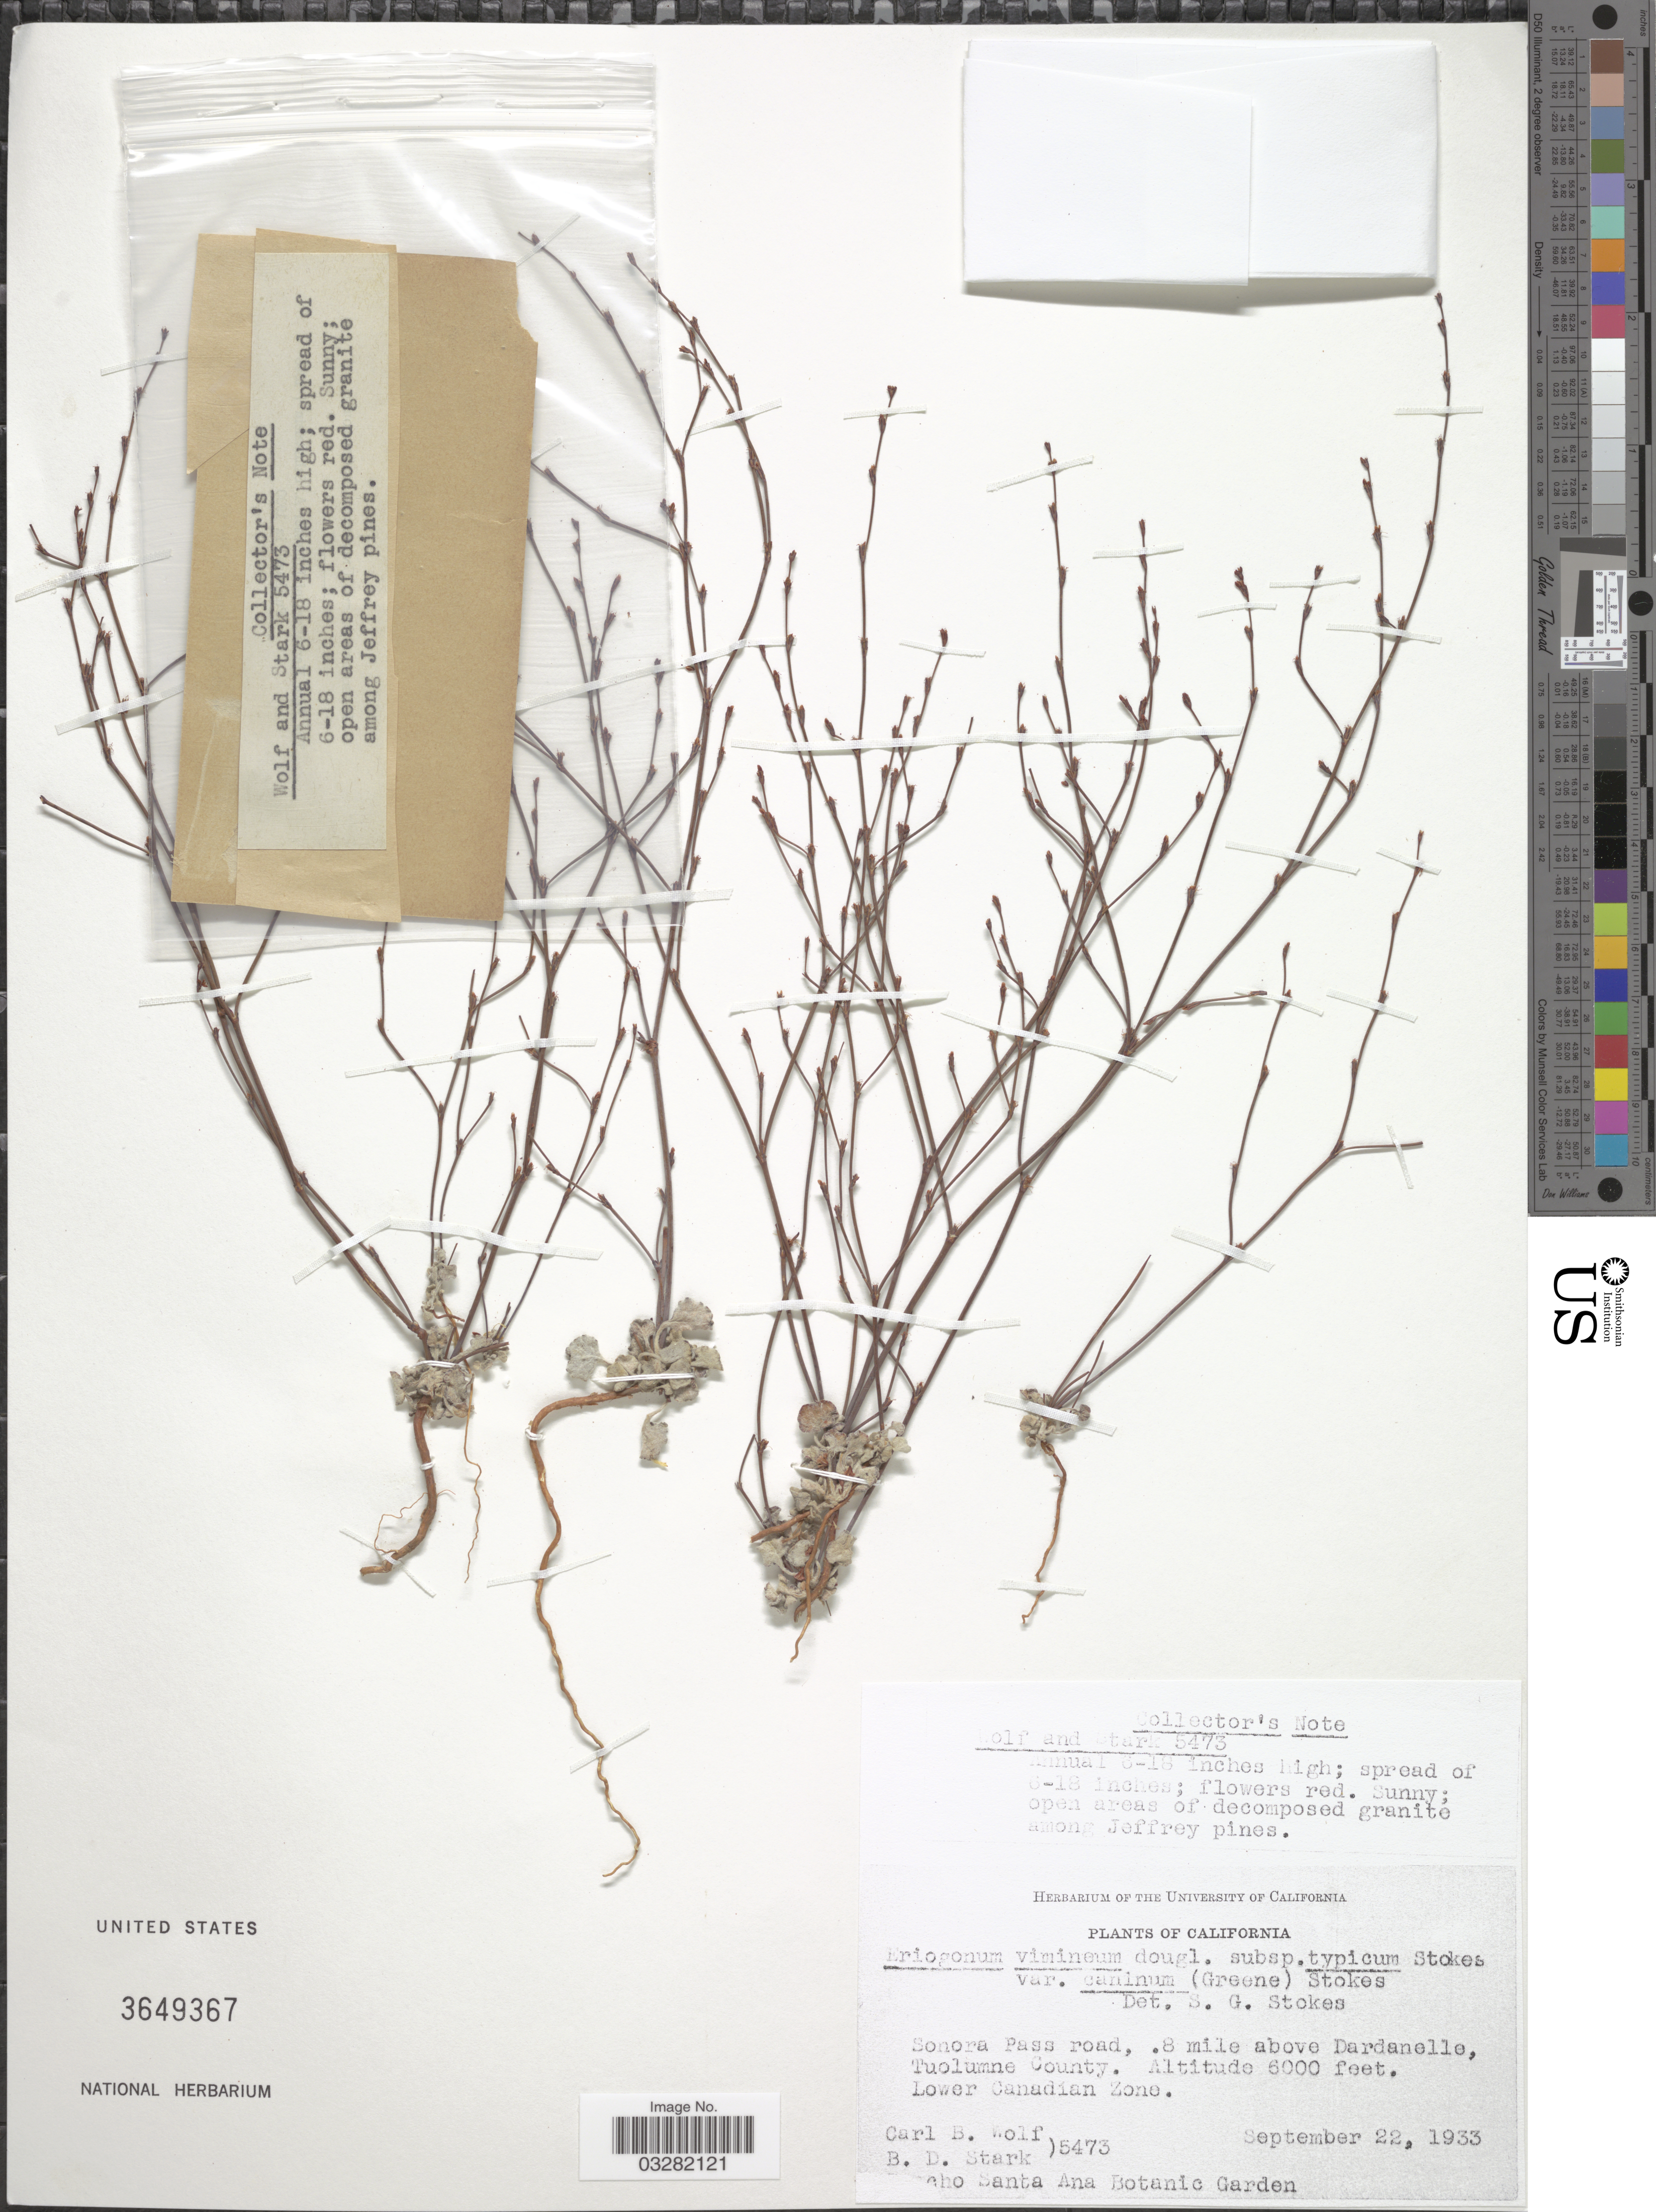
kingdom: Plantae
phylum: Tracheophyta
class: Magnoliopsida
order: Caryophyllales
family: Polygonaceae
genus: Eriogonum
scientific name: Eriogonum vimineum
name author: Douglas ex Benth.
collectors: C. B. Wolf & B. Stark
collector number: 5473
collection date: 1933-09-22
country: United States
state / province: California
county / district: Tuolumne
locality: Sonora Pass road, .8 mile above Dardanelle, Tuolumne County. Lower Canadian Zone.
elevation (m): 1829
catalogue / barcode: US 3649367